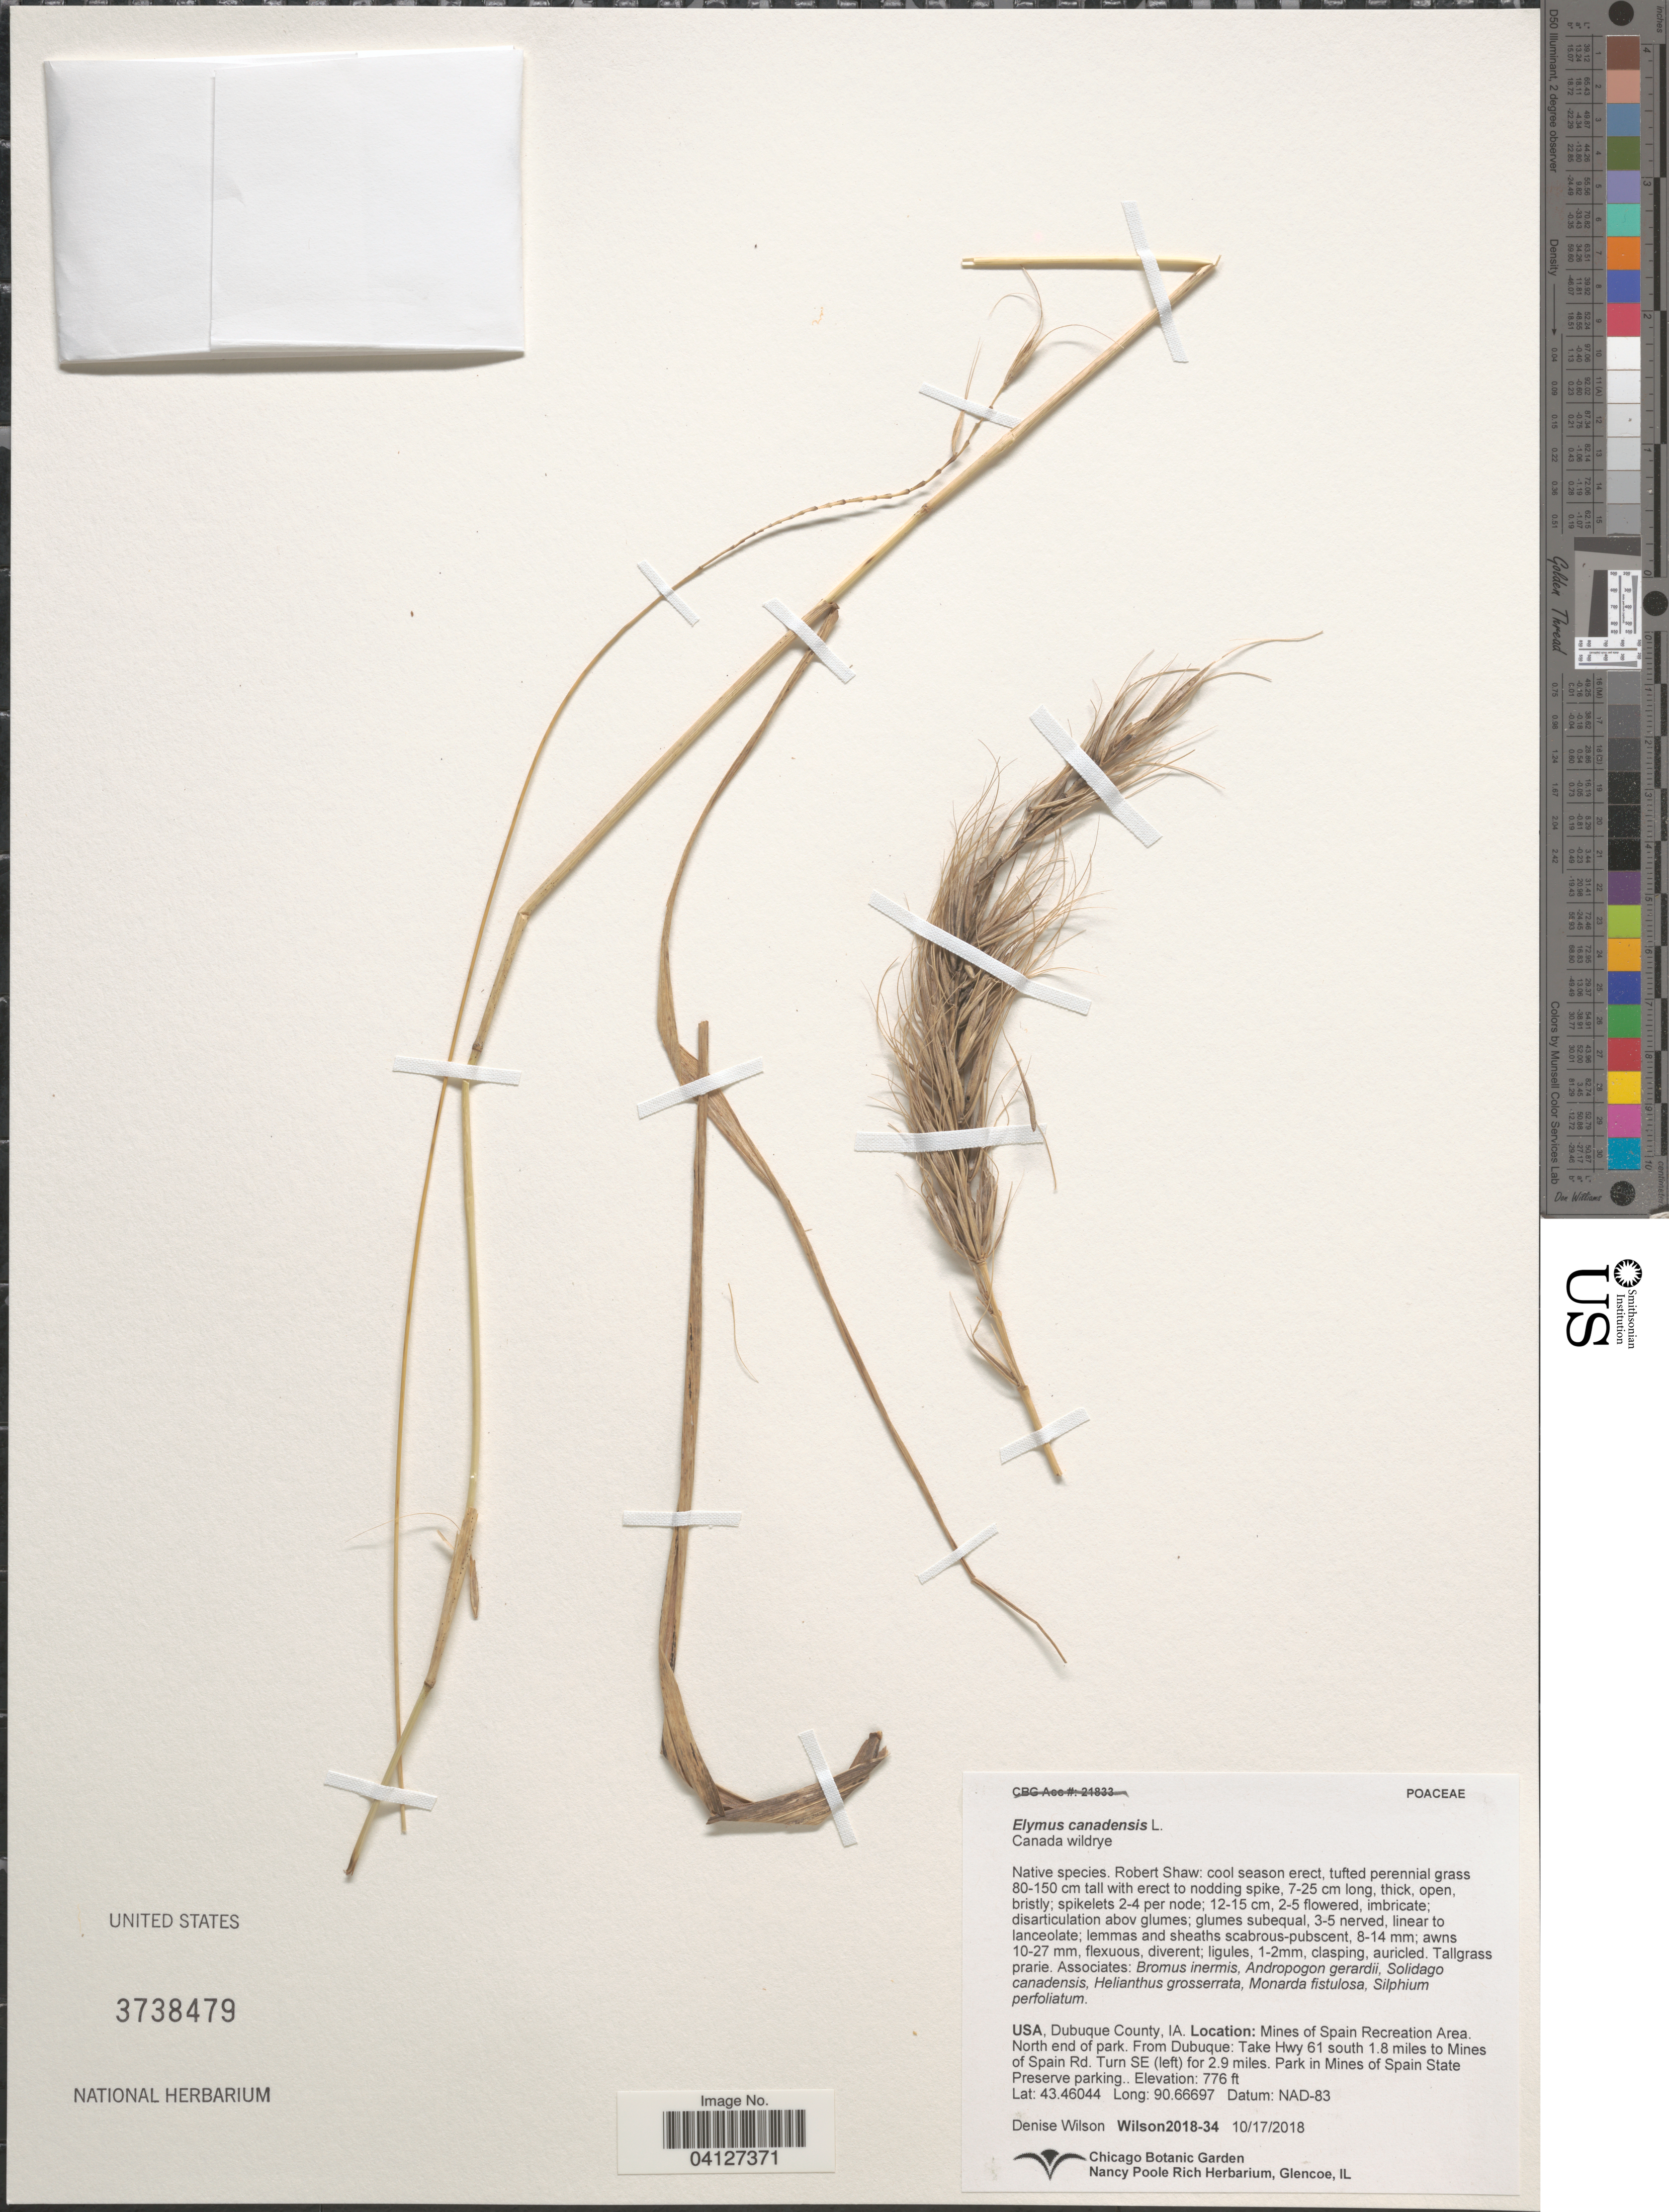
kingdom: Plantae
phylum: Tracheophyta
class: Liliopsida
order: Poales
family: Poaceae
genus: Elymus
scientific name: Elymus canadensis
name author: L.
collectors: D. Wilson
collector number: Wilson2018-34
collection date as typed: Transcribed d/m/y: 17/10/2018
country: United States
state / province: Iowa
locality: Dubuque County. Mines of Spain Recreation Area. North end of park. From Dubuque: Take Hwy 61 south 1.8 miles to Mines of Spain Rd. Turn SE (left) for 2.9 miles. Park in Mines of Spain State Preserve parking.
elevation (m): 237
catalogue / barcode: US 3738479